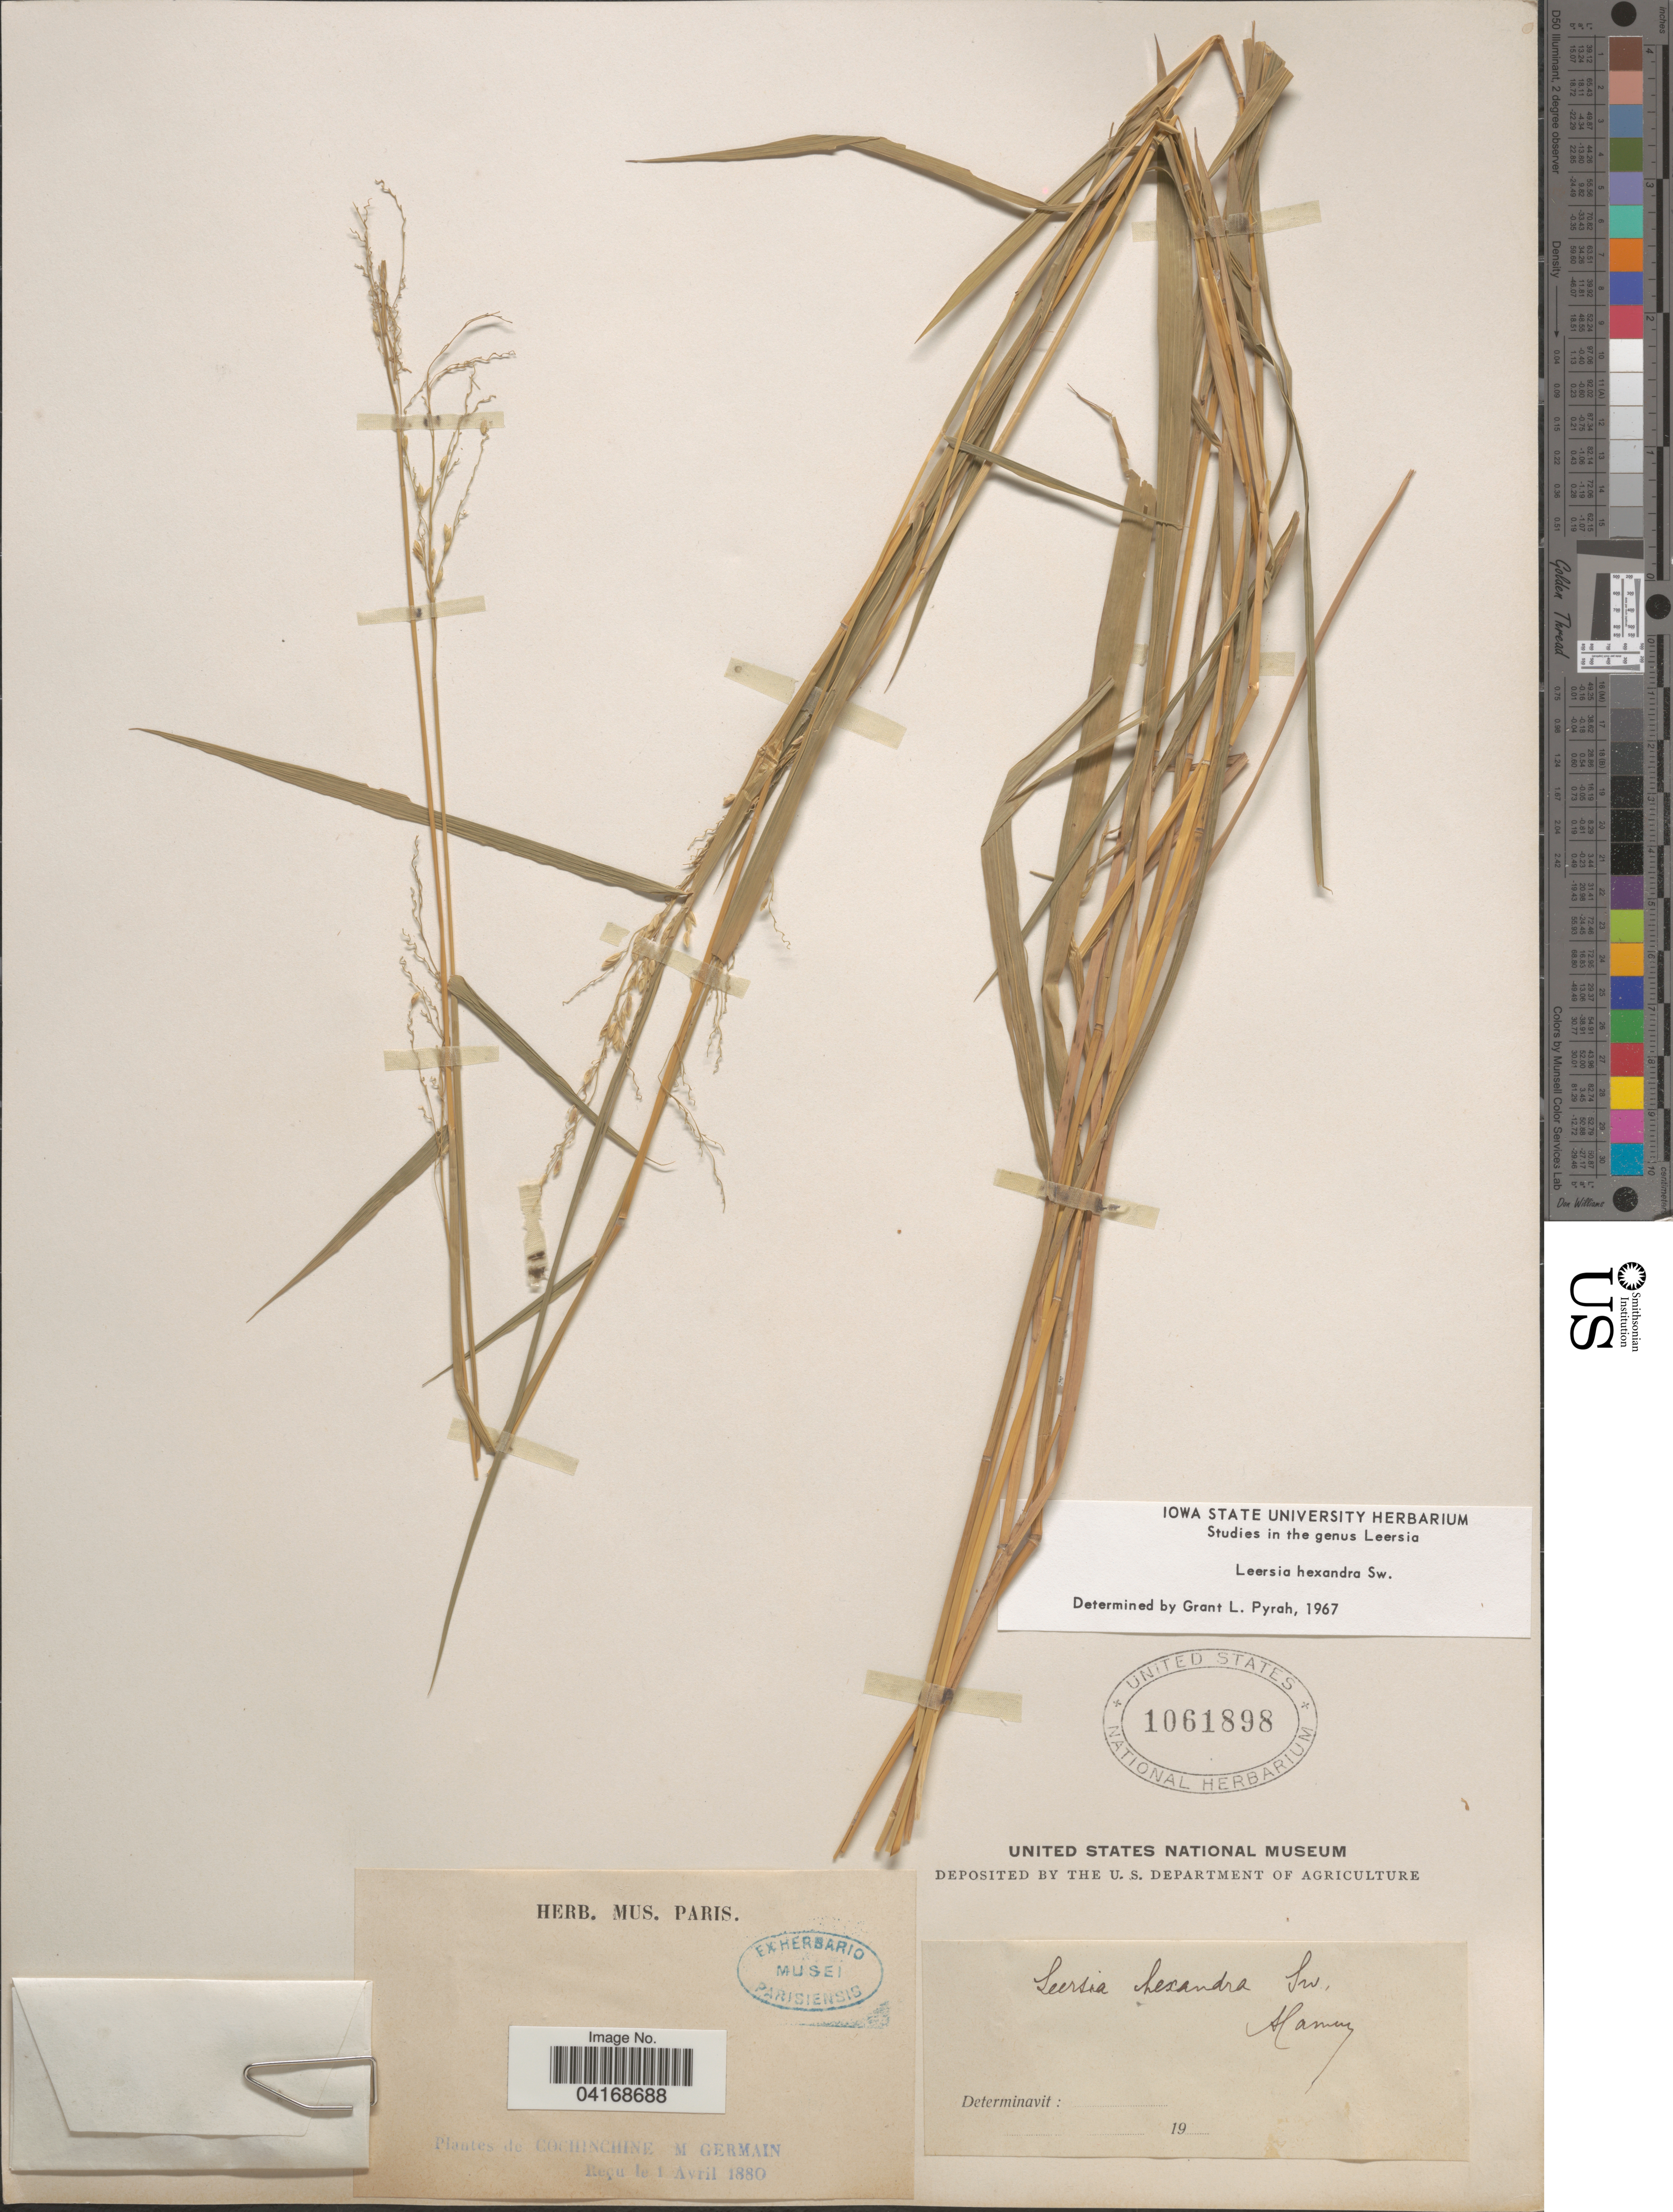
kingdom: Plantae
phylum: Tracheophyta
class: Liliopsida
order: Poales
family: Poaceae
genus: Leersia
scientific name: Leersia hexandra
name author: Sw.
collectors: M. Germain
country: Vietnam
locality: Cochinchine.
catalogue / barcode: US 1061898